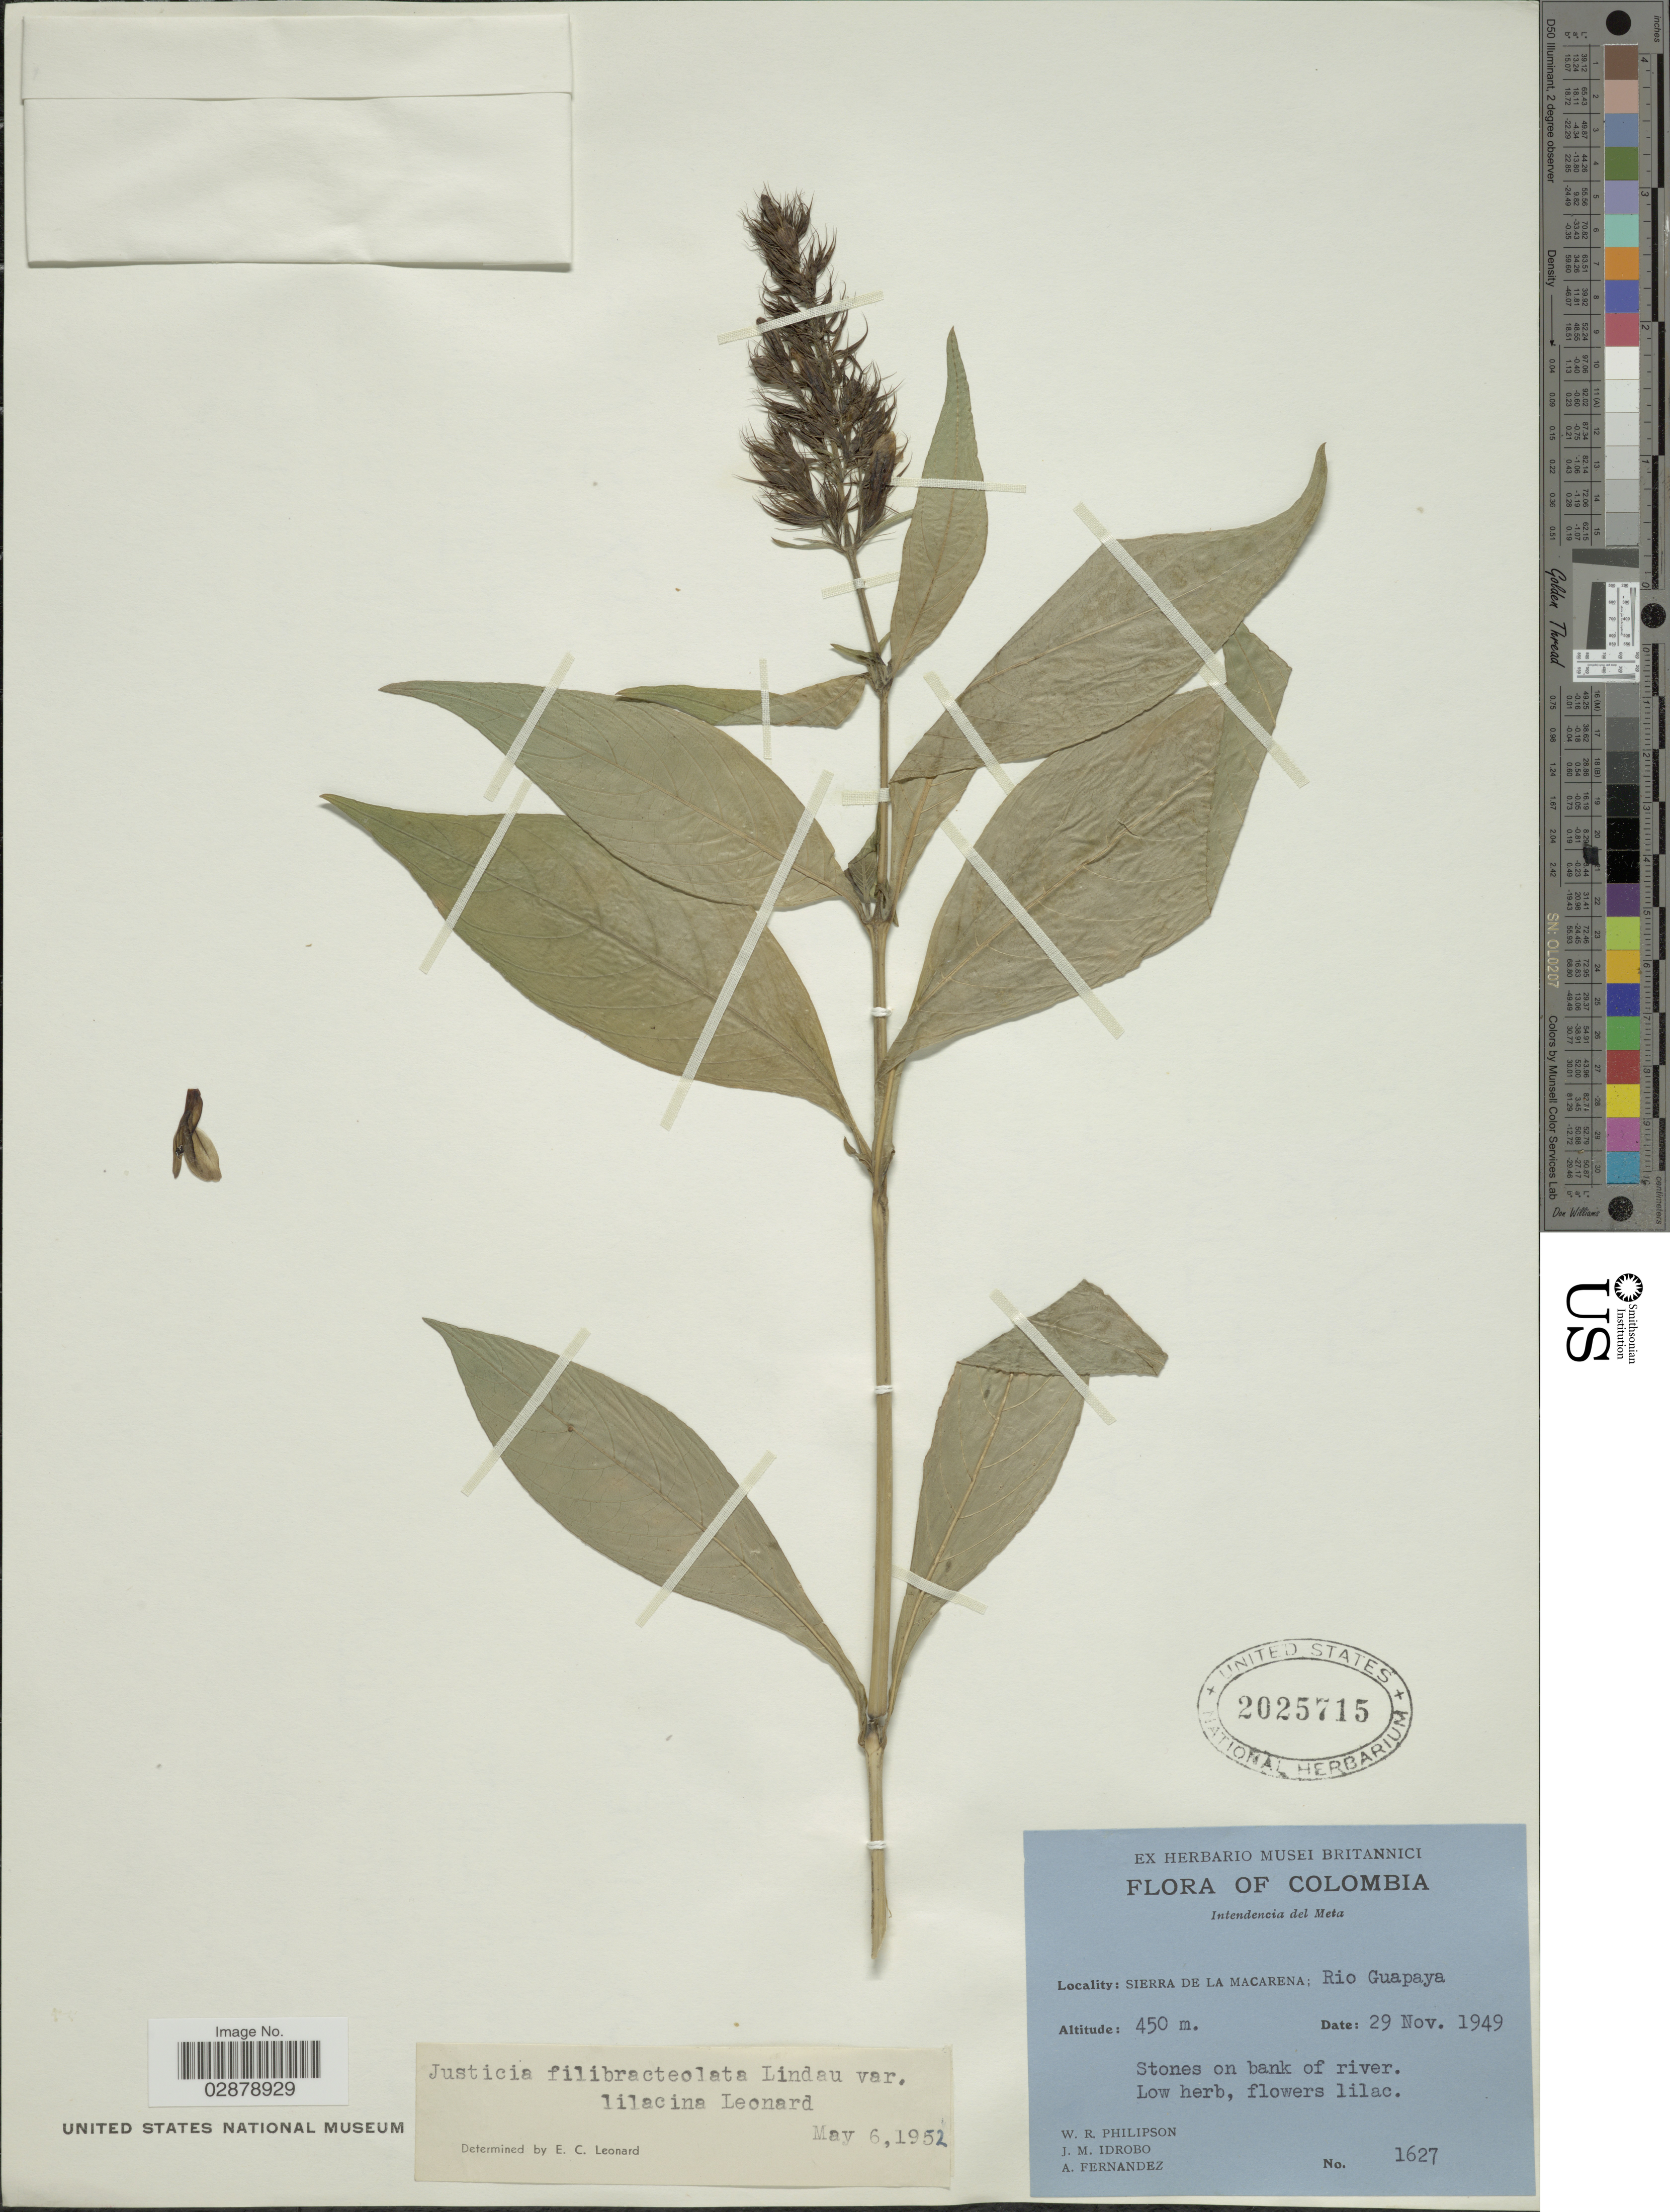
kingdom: Plantae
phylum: Tracheophyta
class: Magnoliopsida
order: Lamiales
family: Acanthaceae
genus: Justicia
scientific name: Justicia filibracteolata var. lilacina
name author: Leonard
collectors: W. R. Philipson, J. M. Idrobo & Á. Fernández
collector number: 1627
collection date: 1949-11-29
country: Colombia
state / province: Meta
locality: Intendencia del Meta. Sierra de la Macarena: Rio Guapaya.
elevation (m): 450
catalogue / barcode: US 2025715